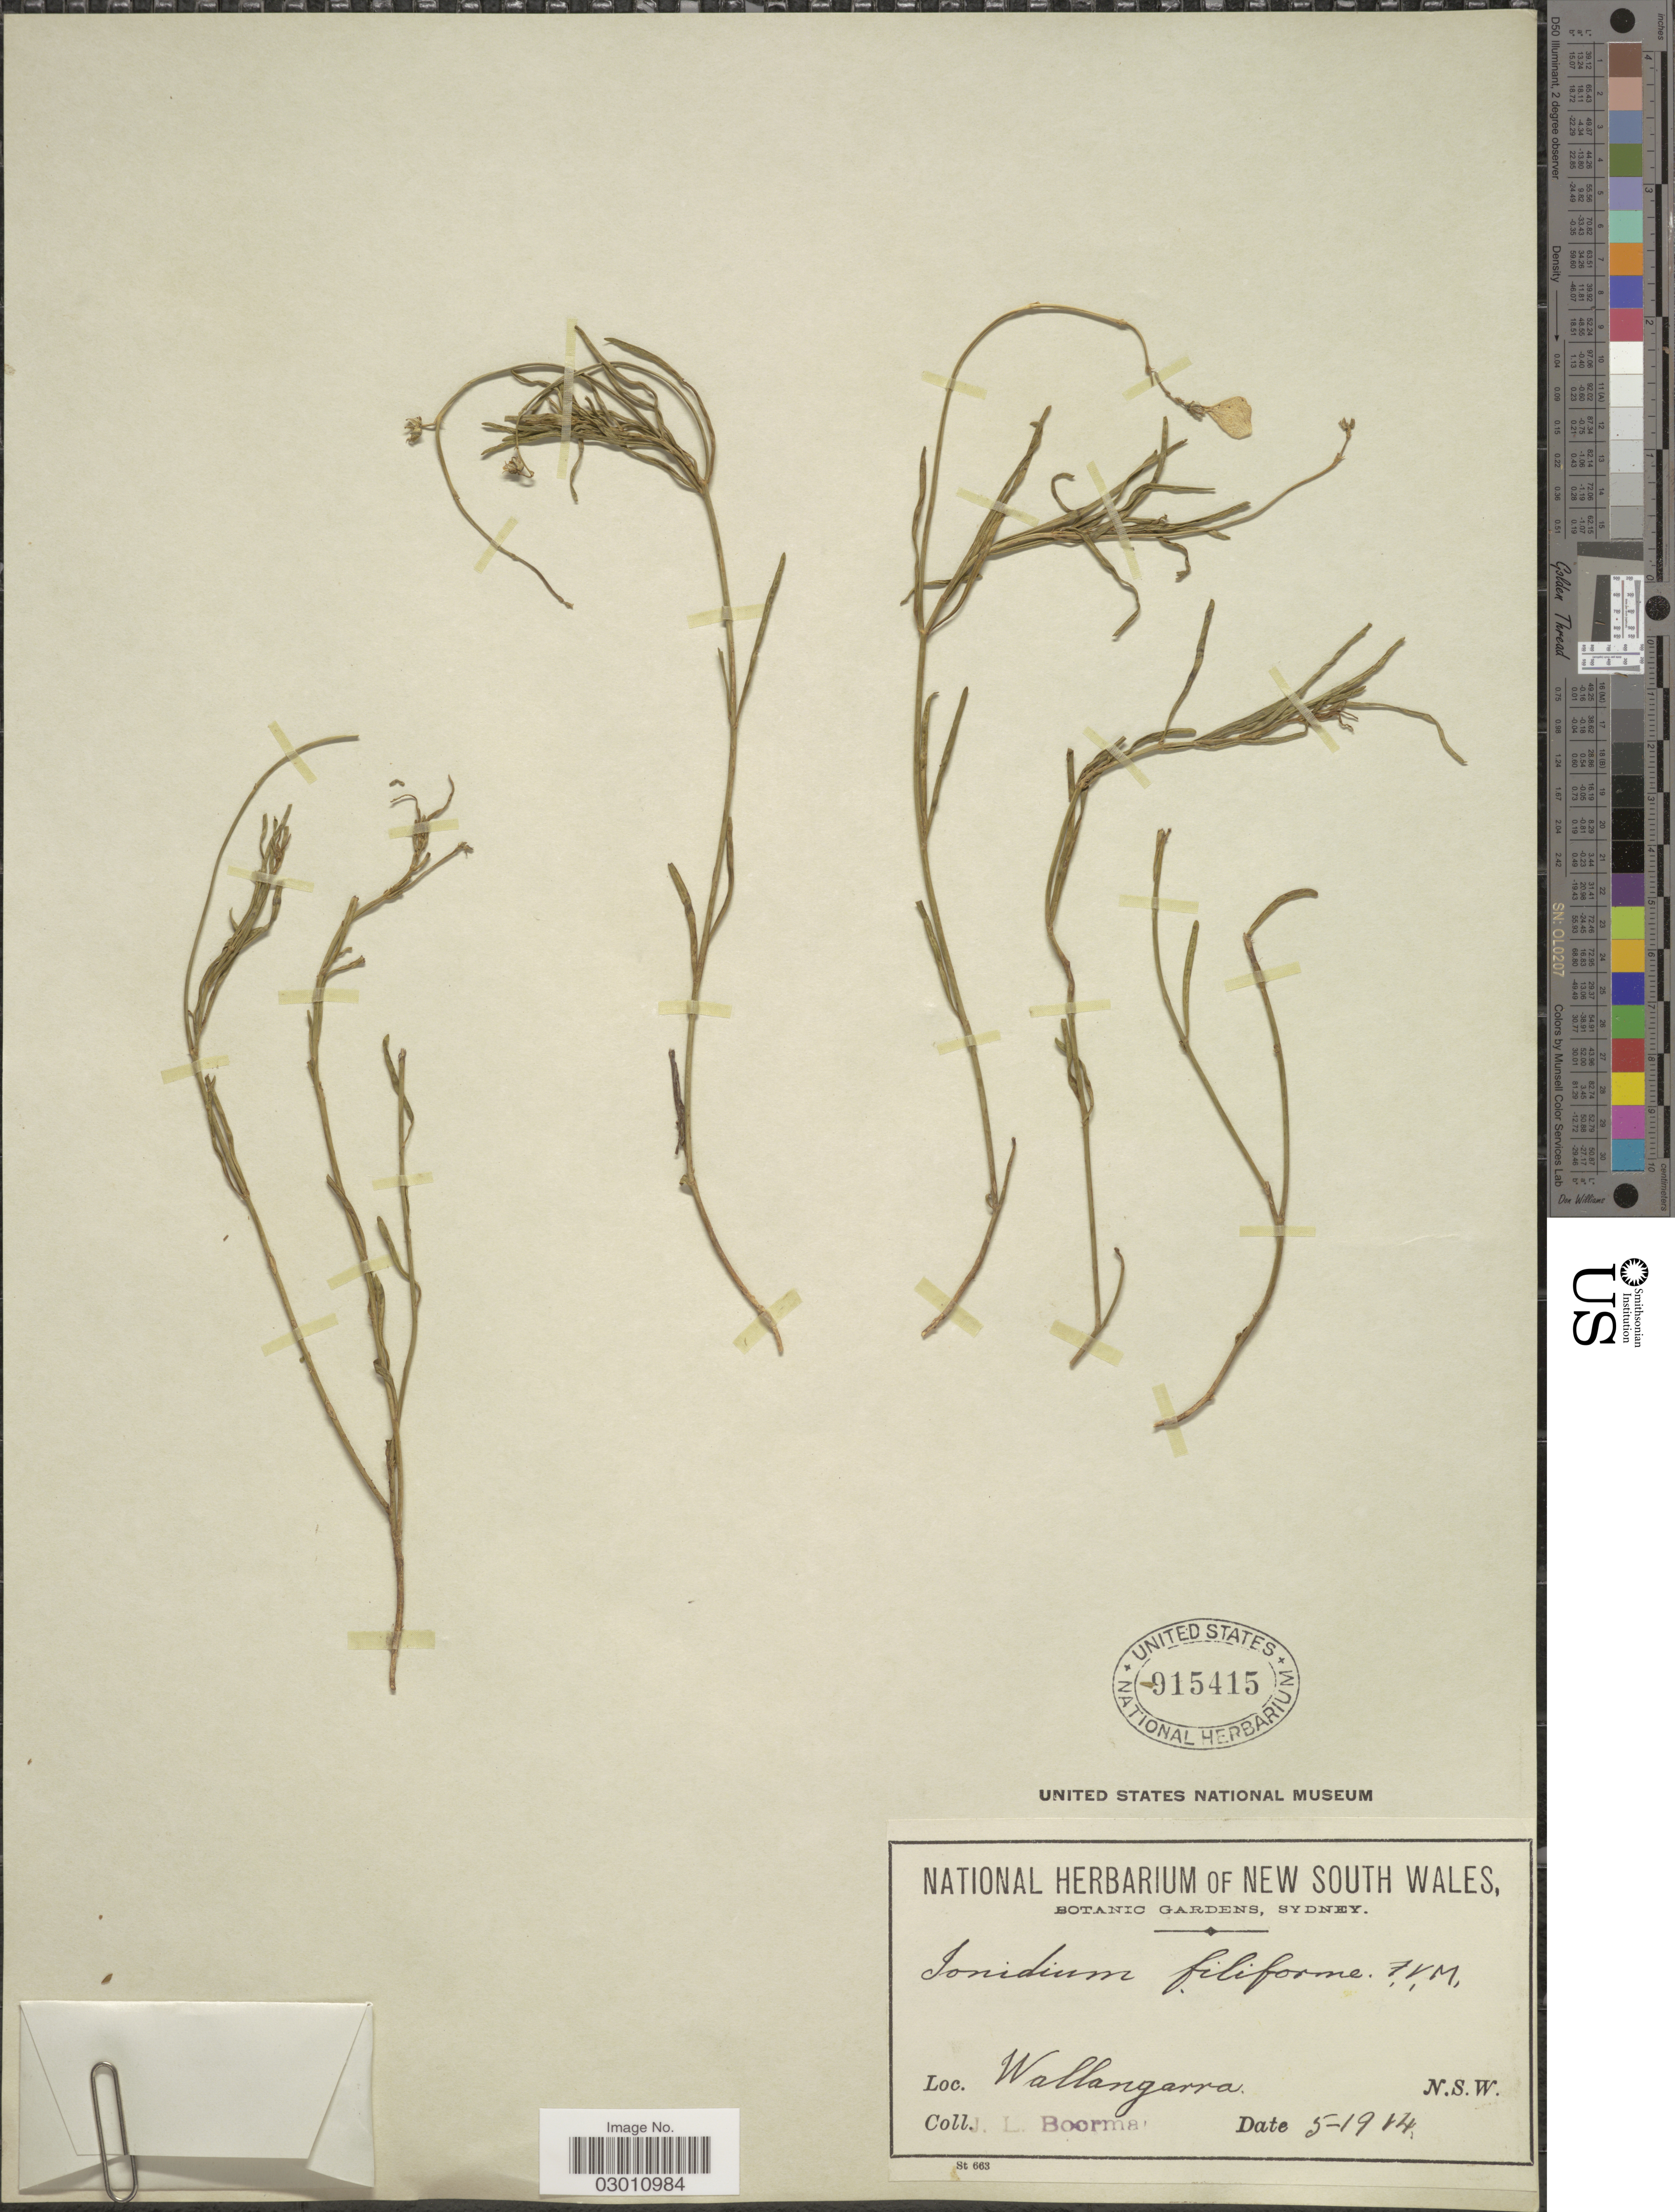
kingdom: Plantae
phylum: Tracheophyta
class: Magnoliopsida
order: Malpighiales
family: Violaceae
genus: Pigea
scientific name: Pigea monopetala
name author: (Schult.) Ging.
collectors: J. Boorman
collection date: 1914-05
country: Australia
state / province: New South Wales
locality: Wallangarra. N. S. W.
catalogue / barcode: US 915415